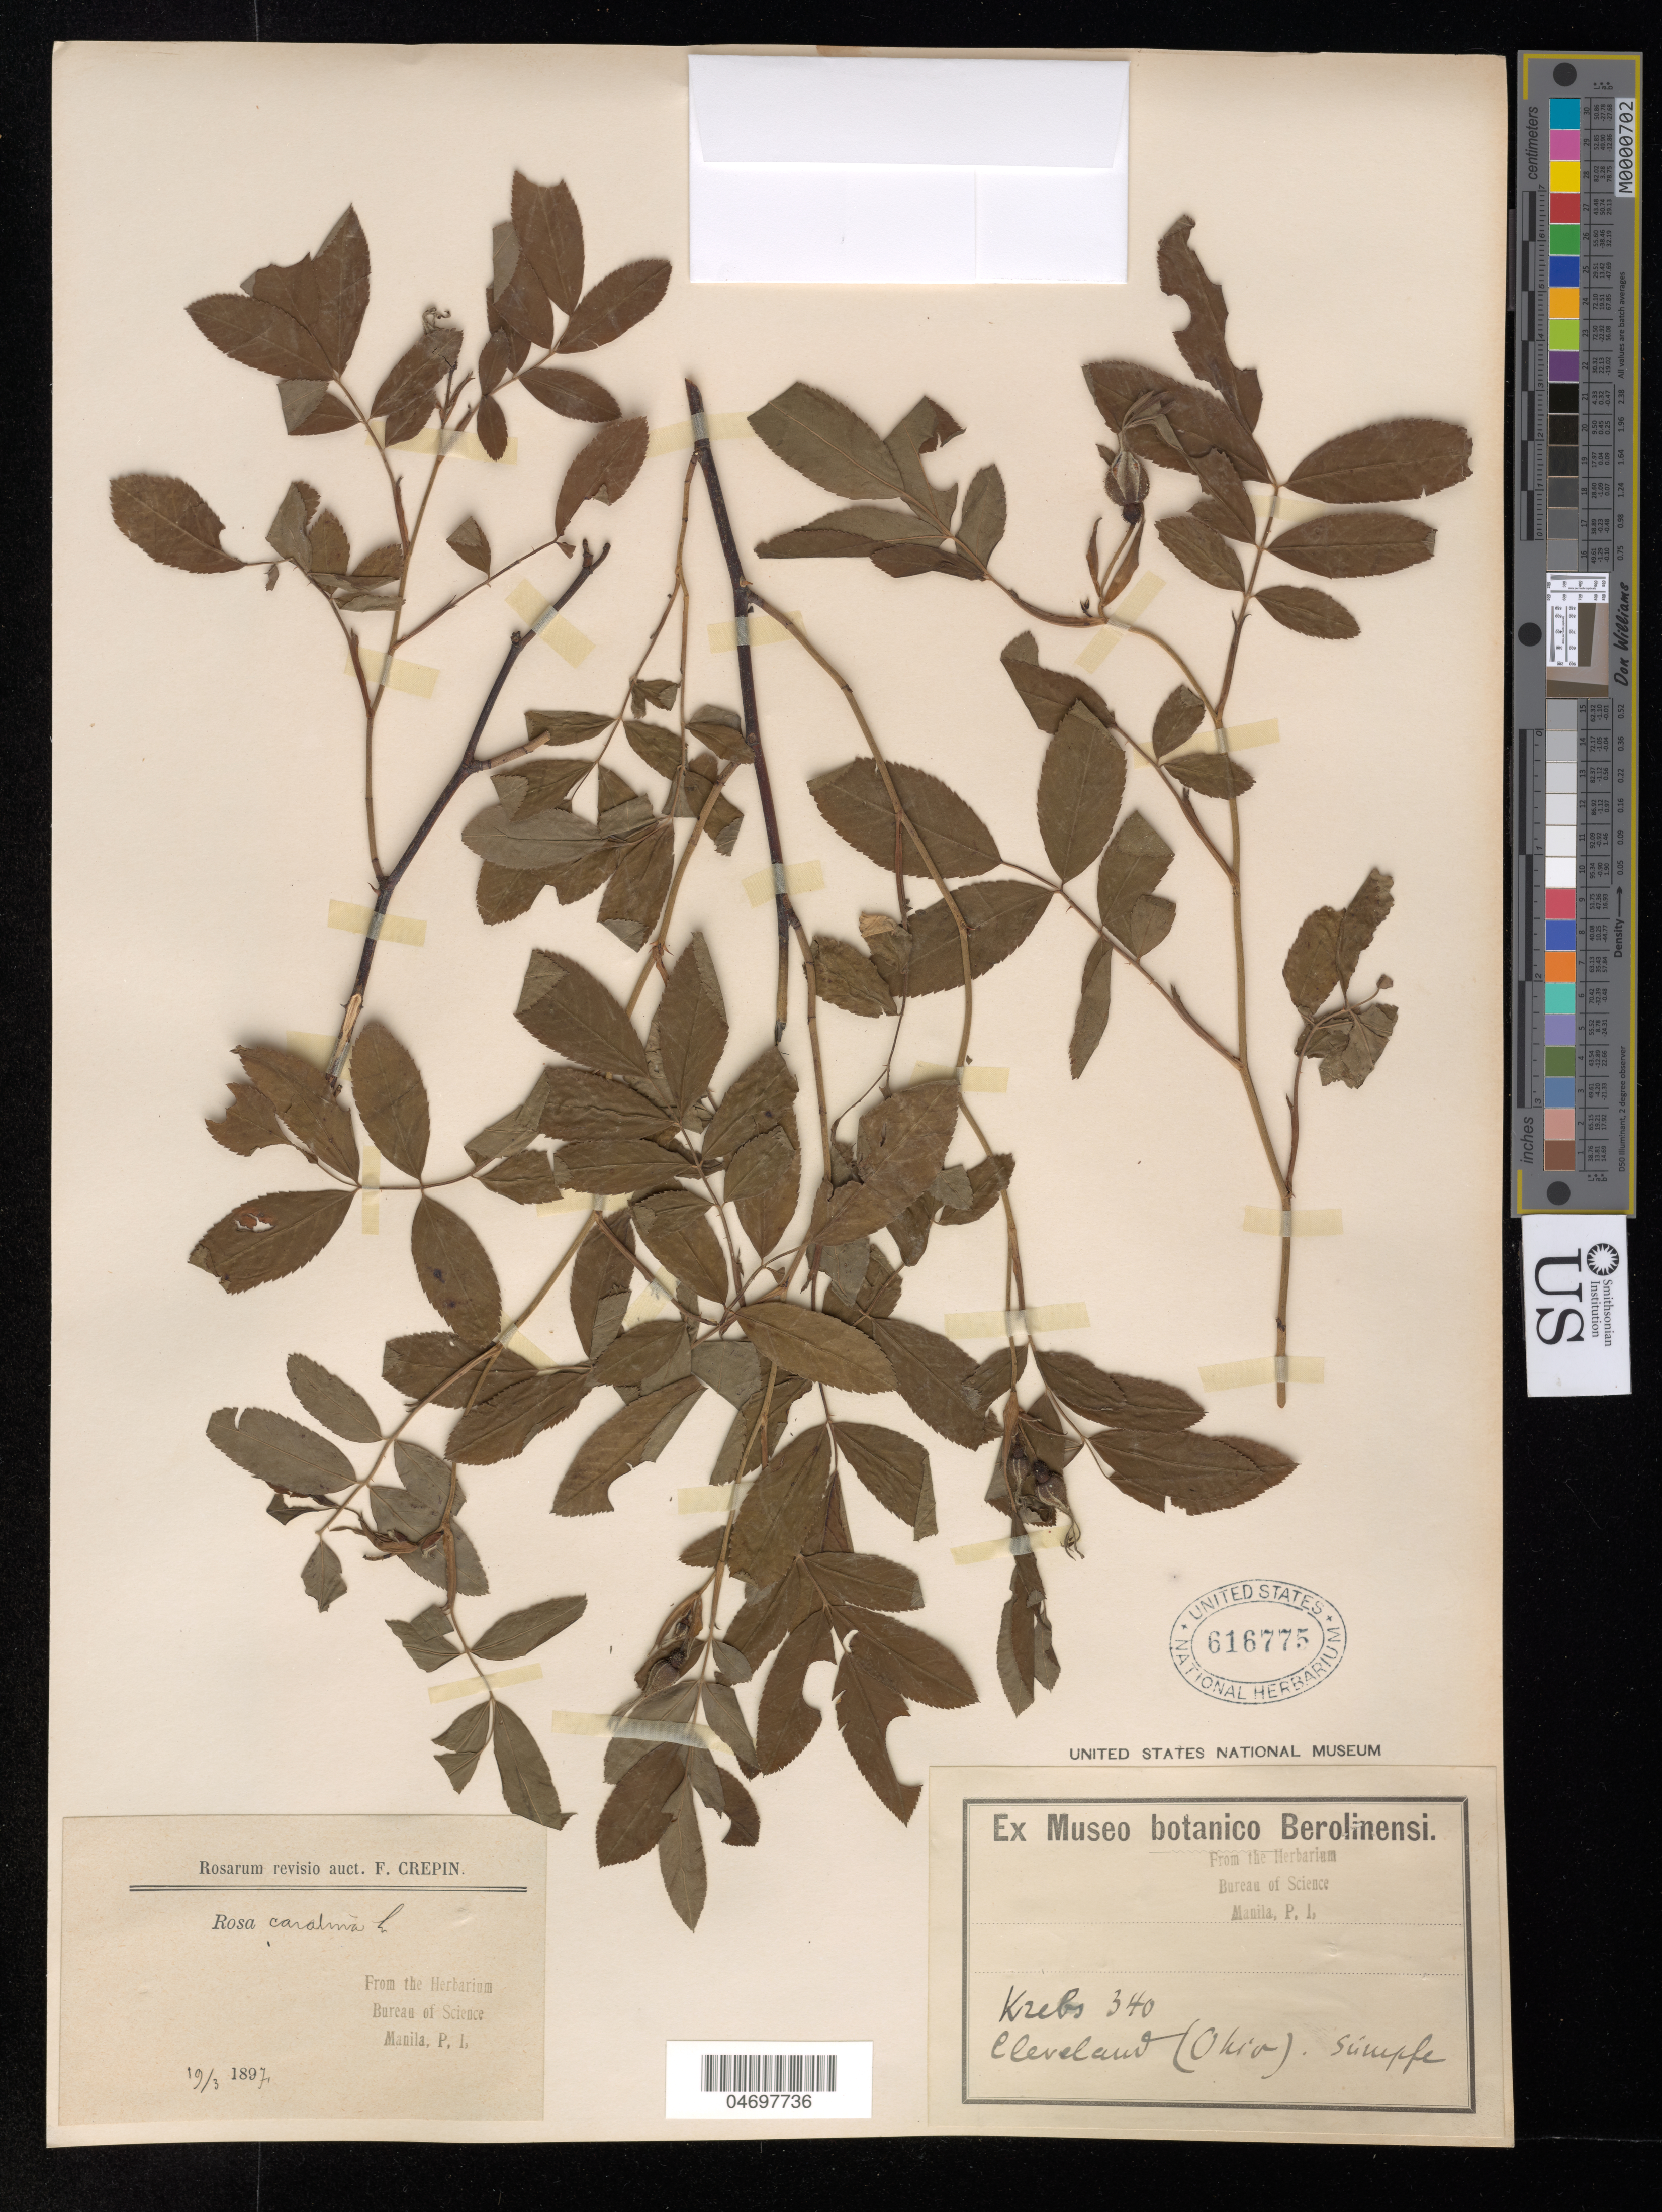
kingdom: Plantae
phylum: Tracheophyta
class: Magnoliopsida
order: Rosales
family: Rosaceae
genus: Rosa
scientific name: Rosa carolina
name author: L.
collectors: -. Krebs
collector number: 340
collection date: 1897-03-19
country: United States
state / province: Ohio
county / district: Cuyahoga Co.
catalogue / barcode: US 616775